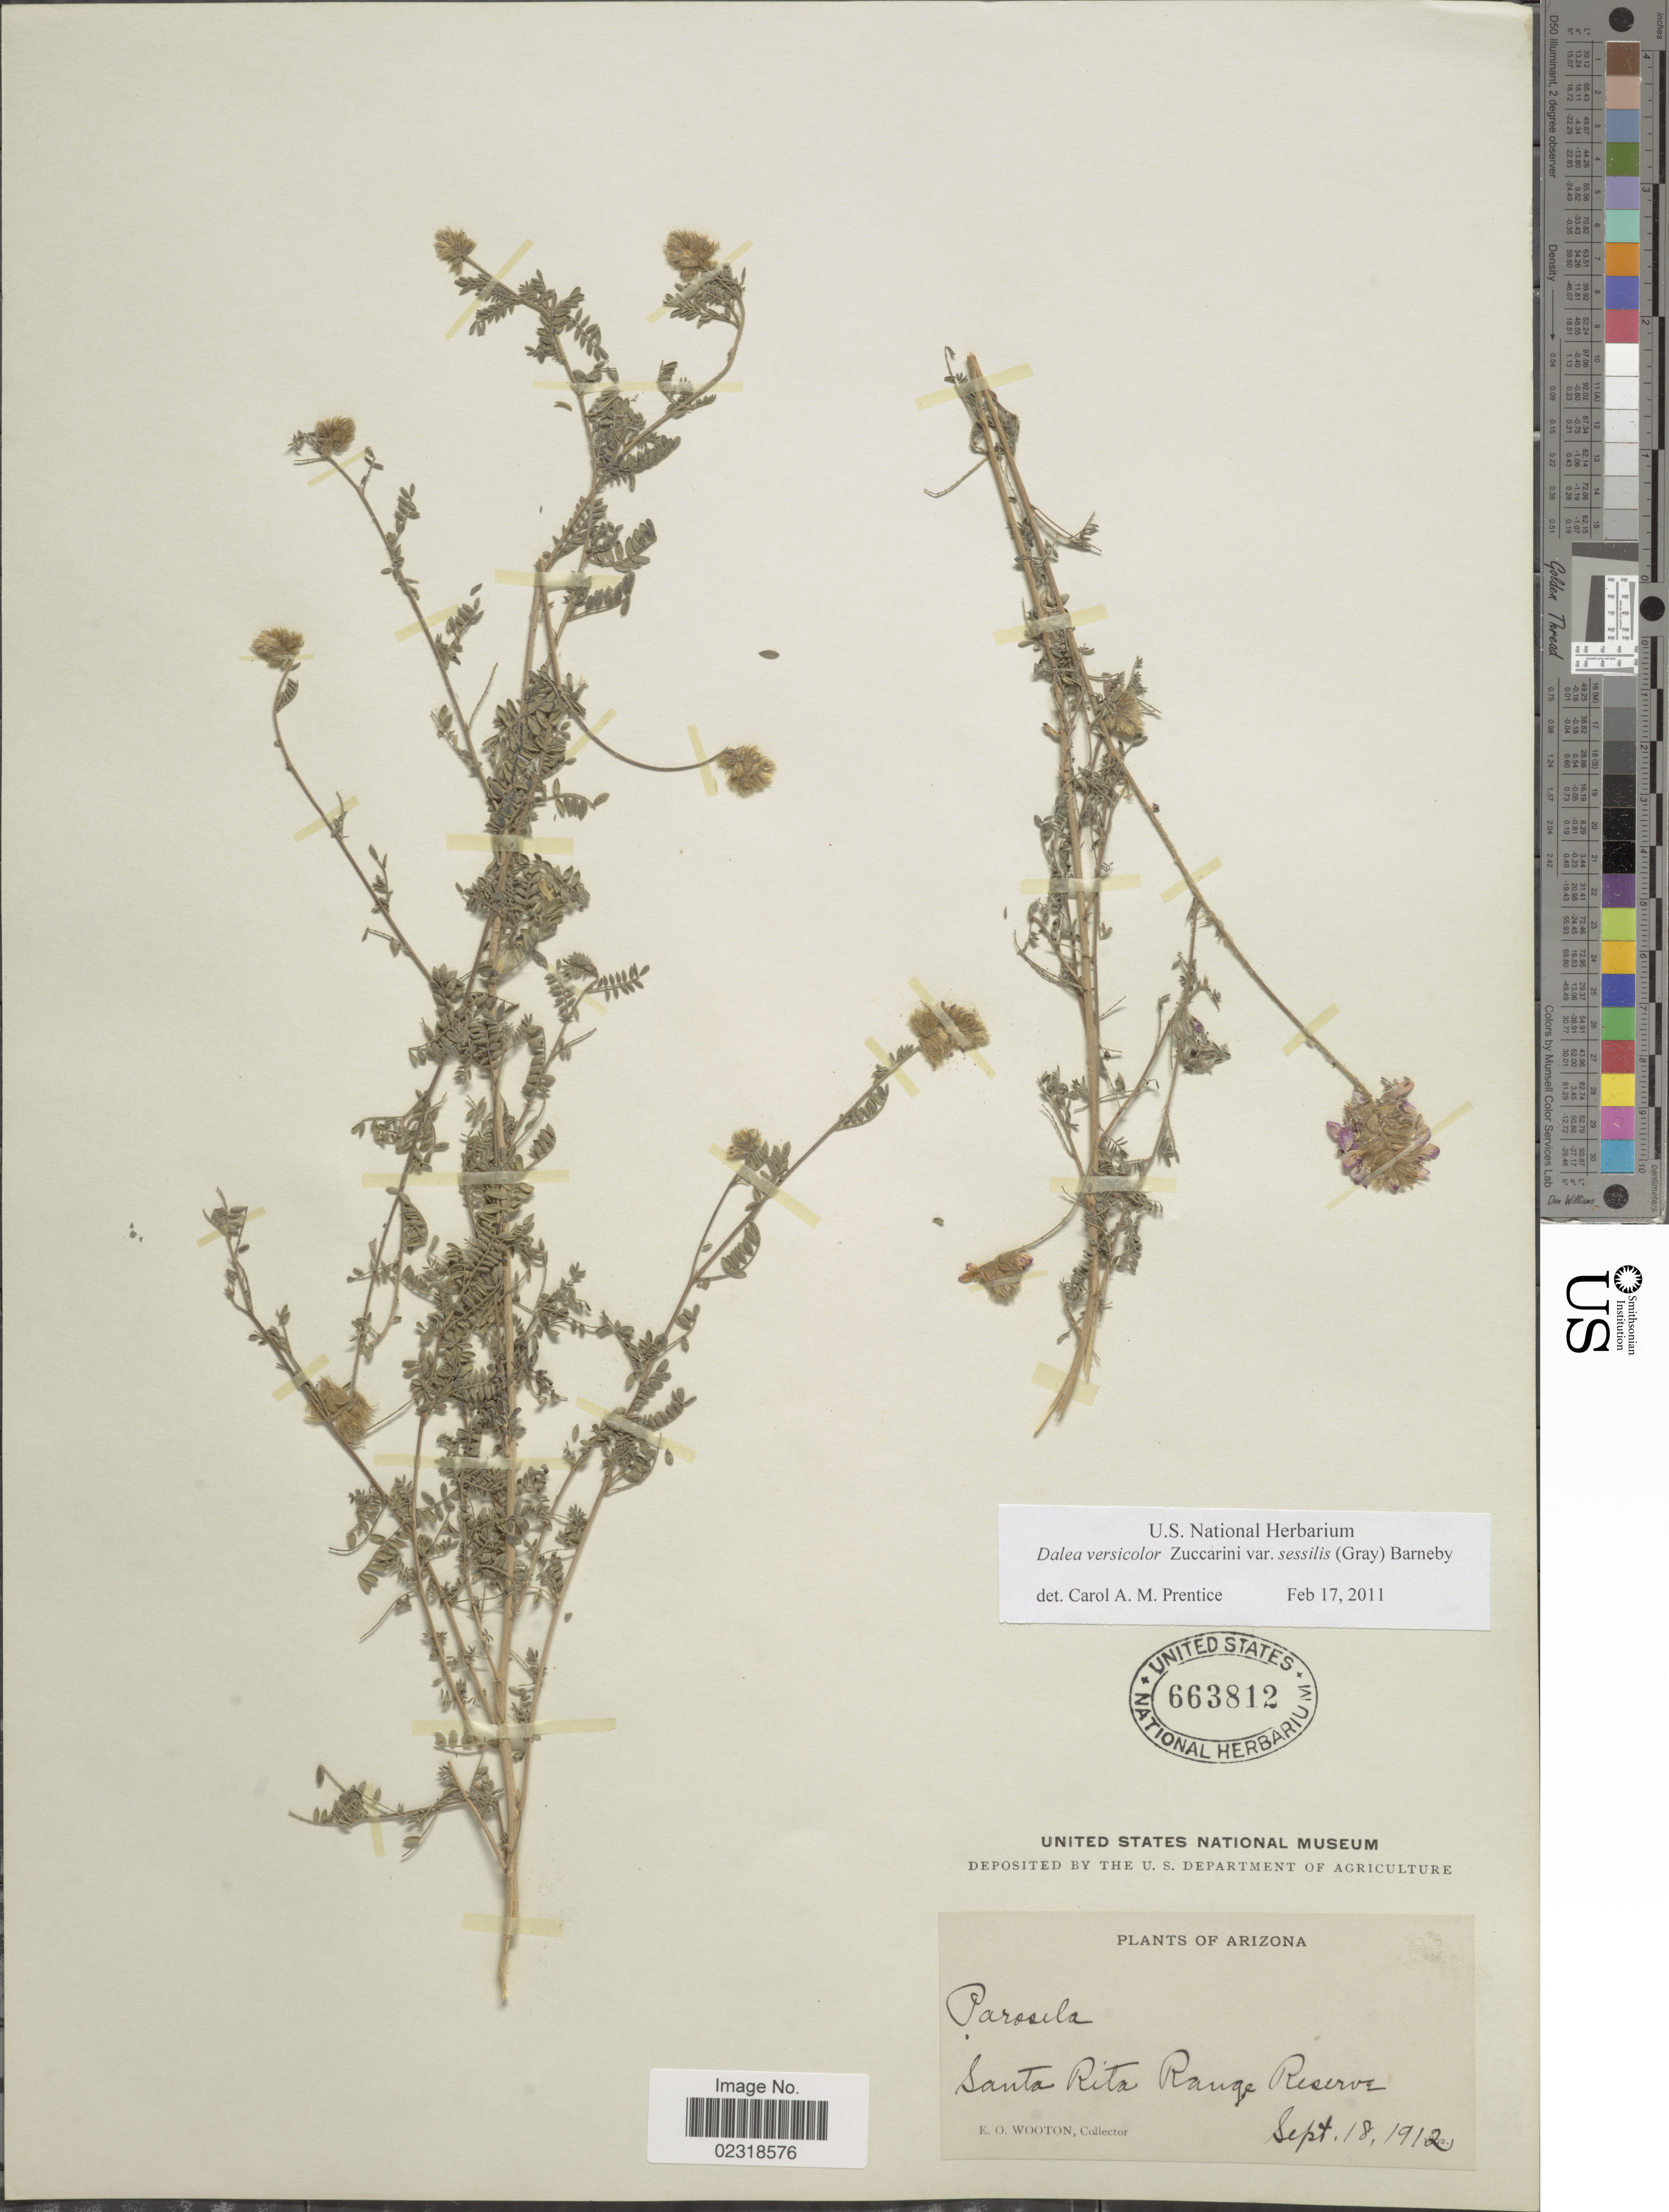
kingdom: Plantae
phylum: Tracheophyta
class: Magnoliopsida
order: Fabales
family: Fabaceae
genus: Dalea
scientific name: Dalea versicolor var. sessilis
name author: Zucc.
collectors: E. O. Wooton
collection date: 1912-09-18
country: United States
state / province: Arizona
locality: Santa Rita Range Reserve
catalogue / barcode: US 663812